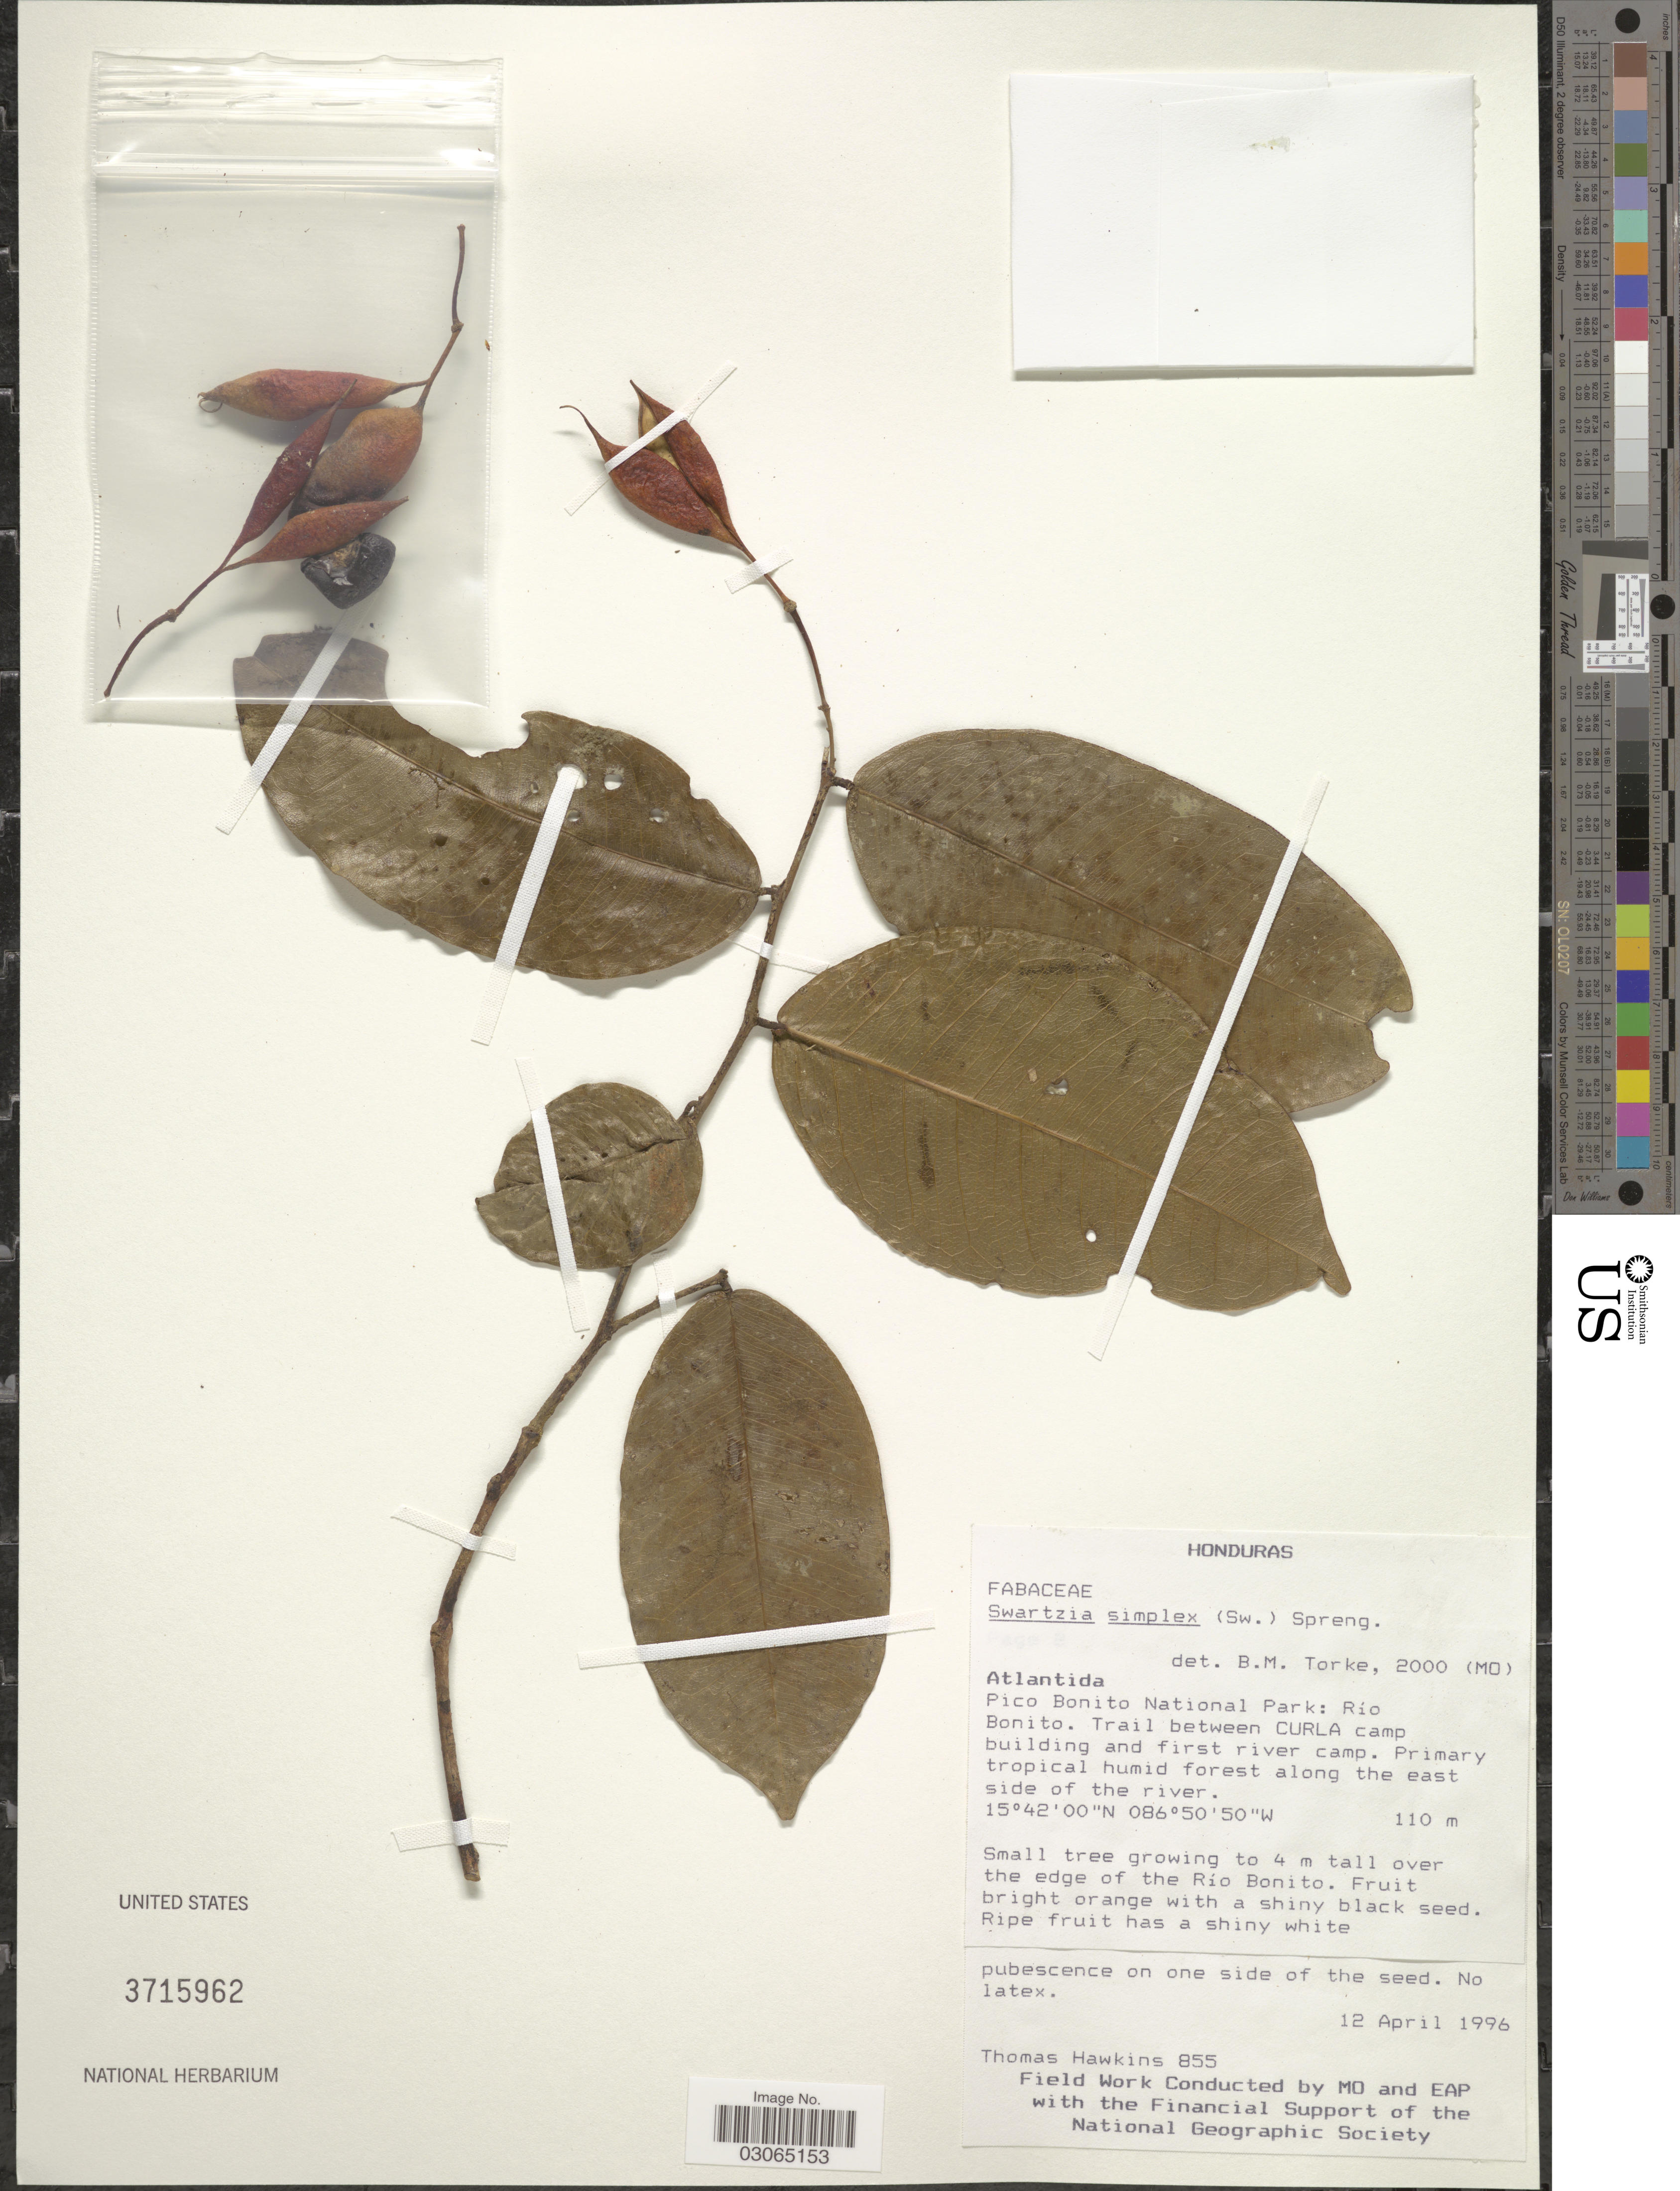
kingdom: Plantae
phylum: Tracheophyta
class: Magnoliopsida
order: Fabales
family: Fabaceae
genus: Swartzia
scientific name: Swartzia simplex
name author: (Sw.) Spreng.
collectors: T. Hawkins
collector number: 855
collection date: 1996-04-12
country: Honduras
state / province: Atlántida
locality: Pico Bonito National Park: Río Bonito. Trail between CURLA camp building and first river camp. Primary tropical humid forest along the east side of the river.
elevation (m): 110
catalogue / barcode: US 3715962